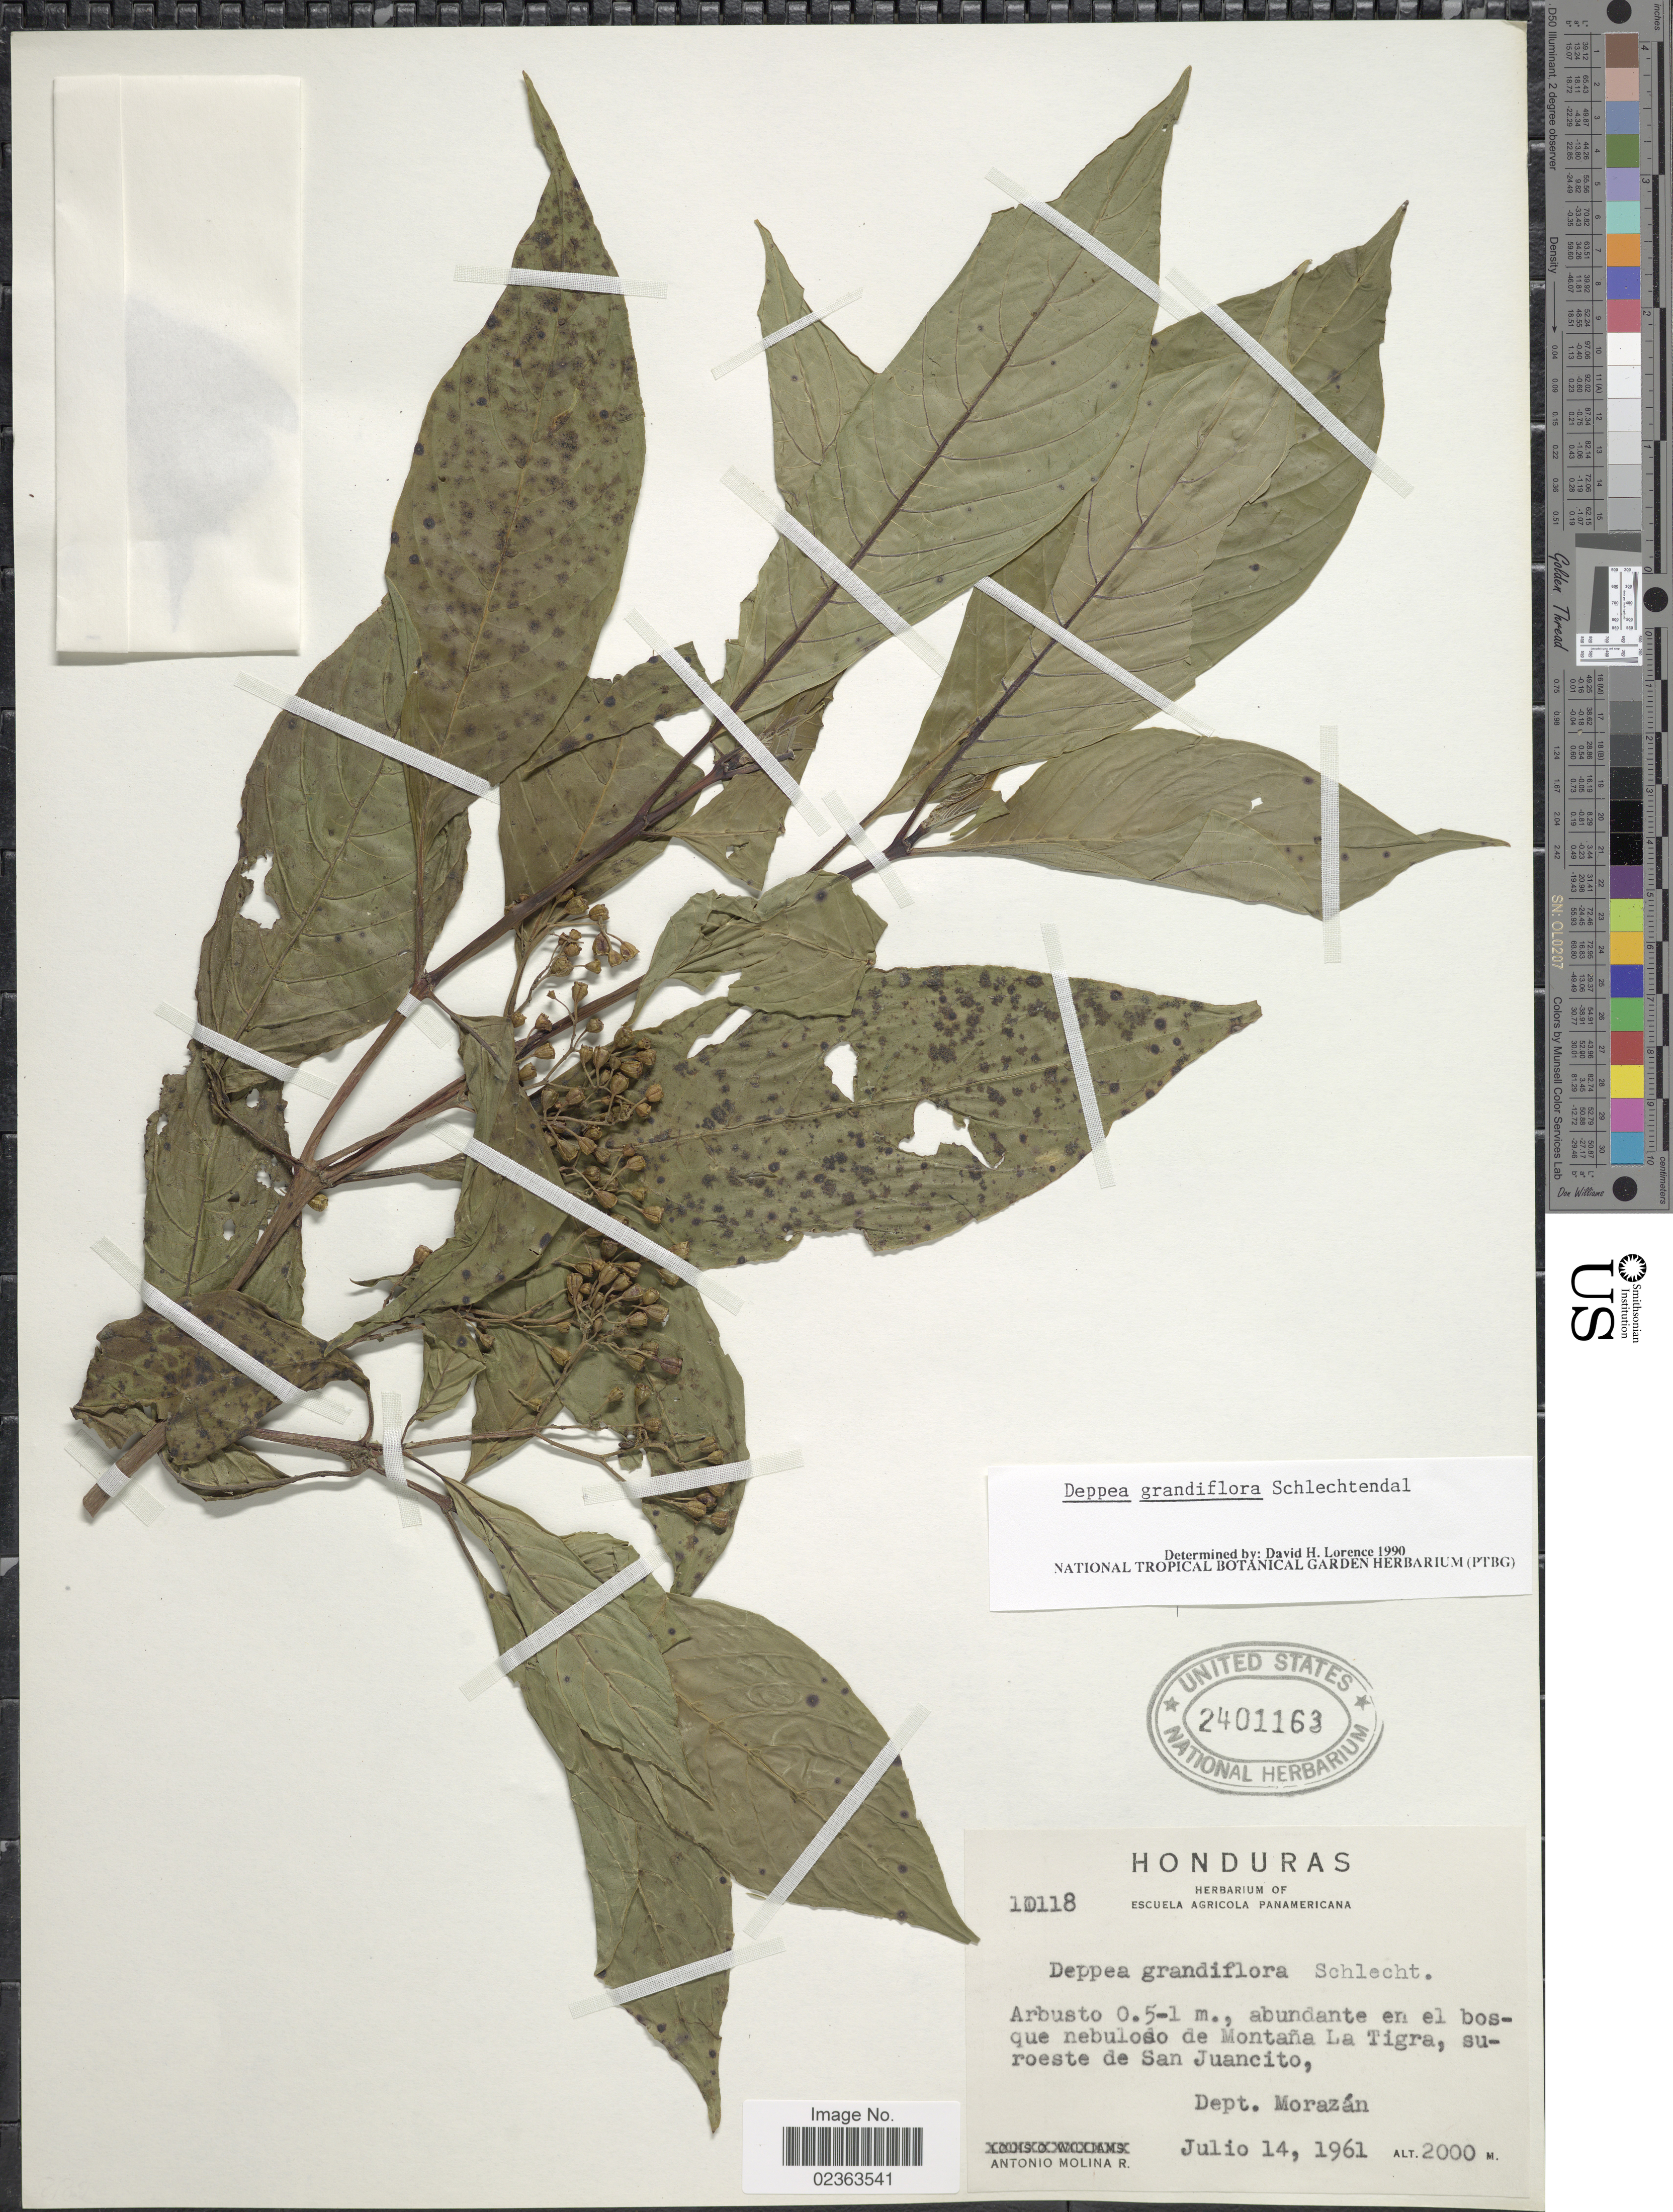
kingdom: Plantae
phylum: Tracheophyta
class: Magnoliopsida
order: Gentianales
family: Rubiaceae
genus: Deppea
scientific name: Deppea grandiflora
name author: Schltdl.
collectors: A. Molina R.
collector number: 10118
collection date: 1961-07-14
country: Honduras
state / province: Fco. Morazán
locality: Abundante en el bosque nebuloso de Montaña La Tigra, suroeste de San Jacinto, Dept. Morazán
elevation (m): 2000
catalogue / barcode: US 2401163